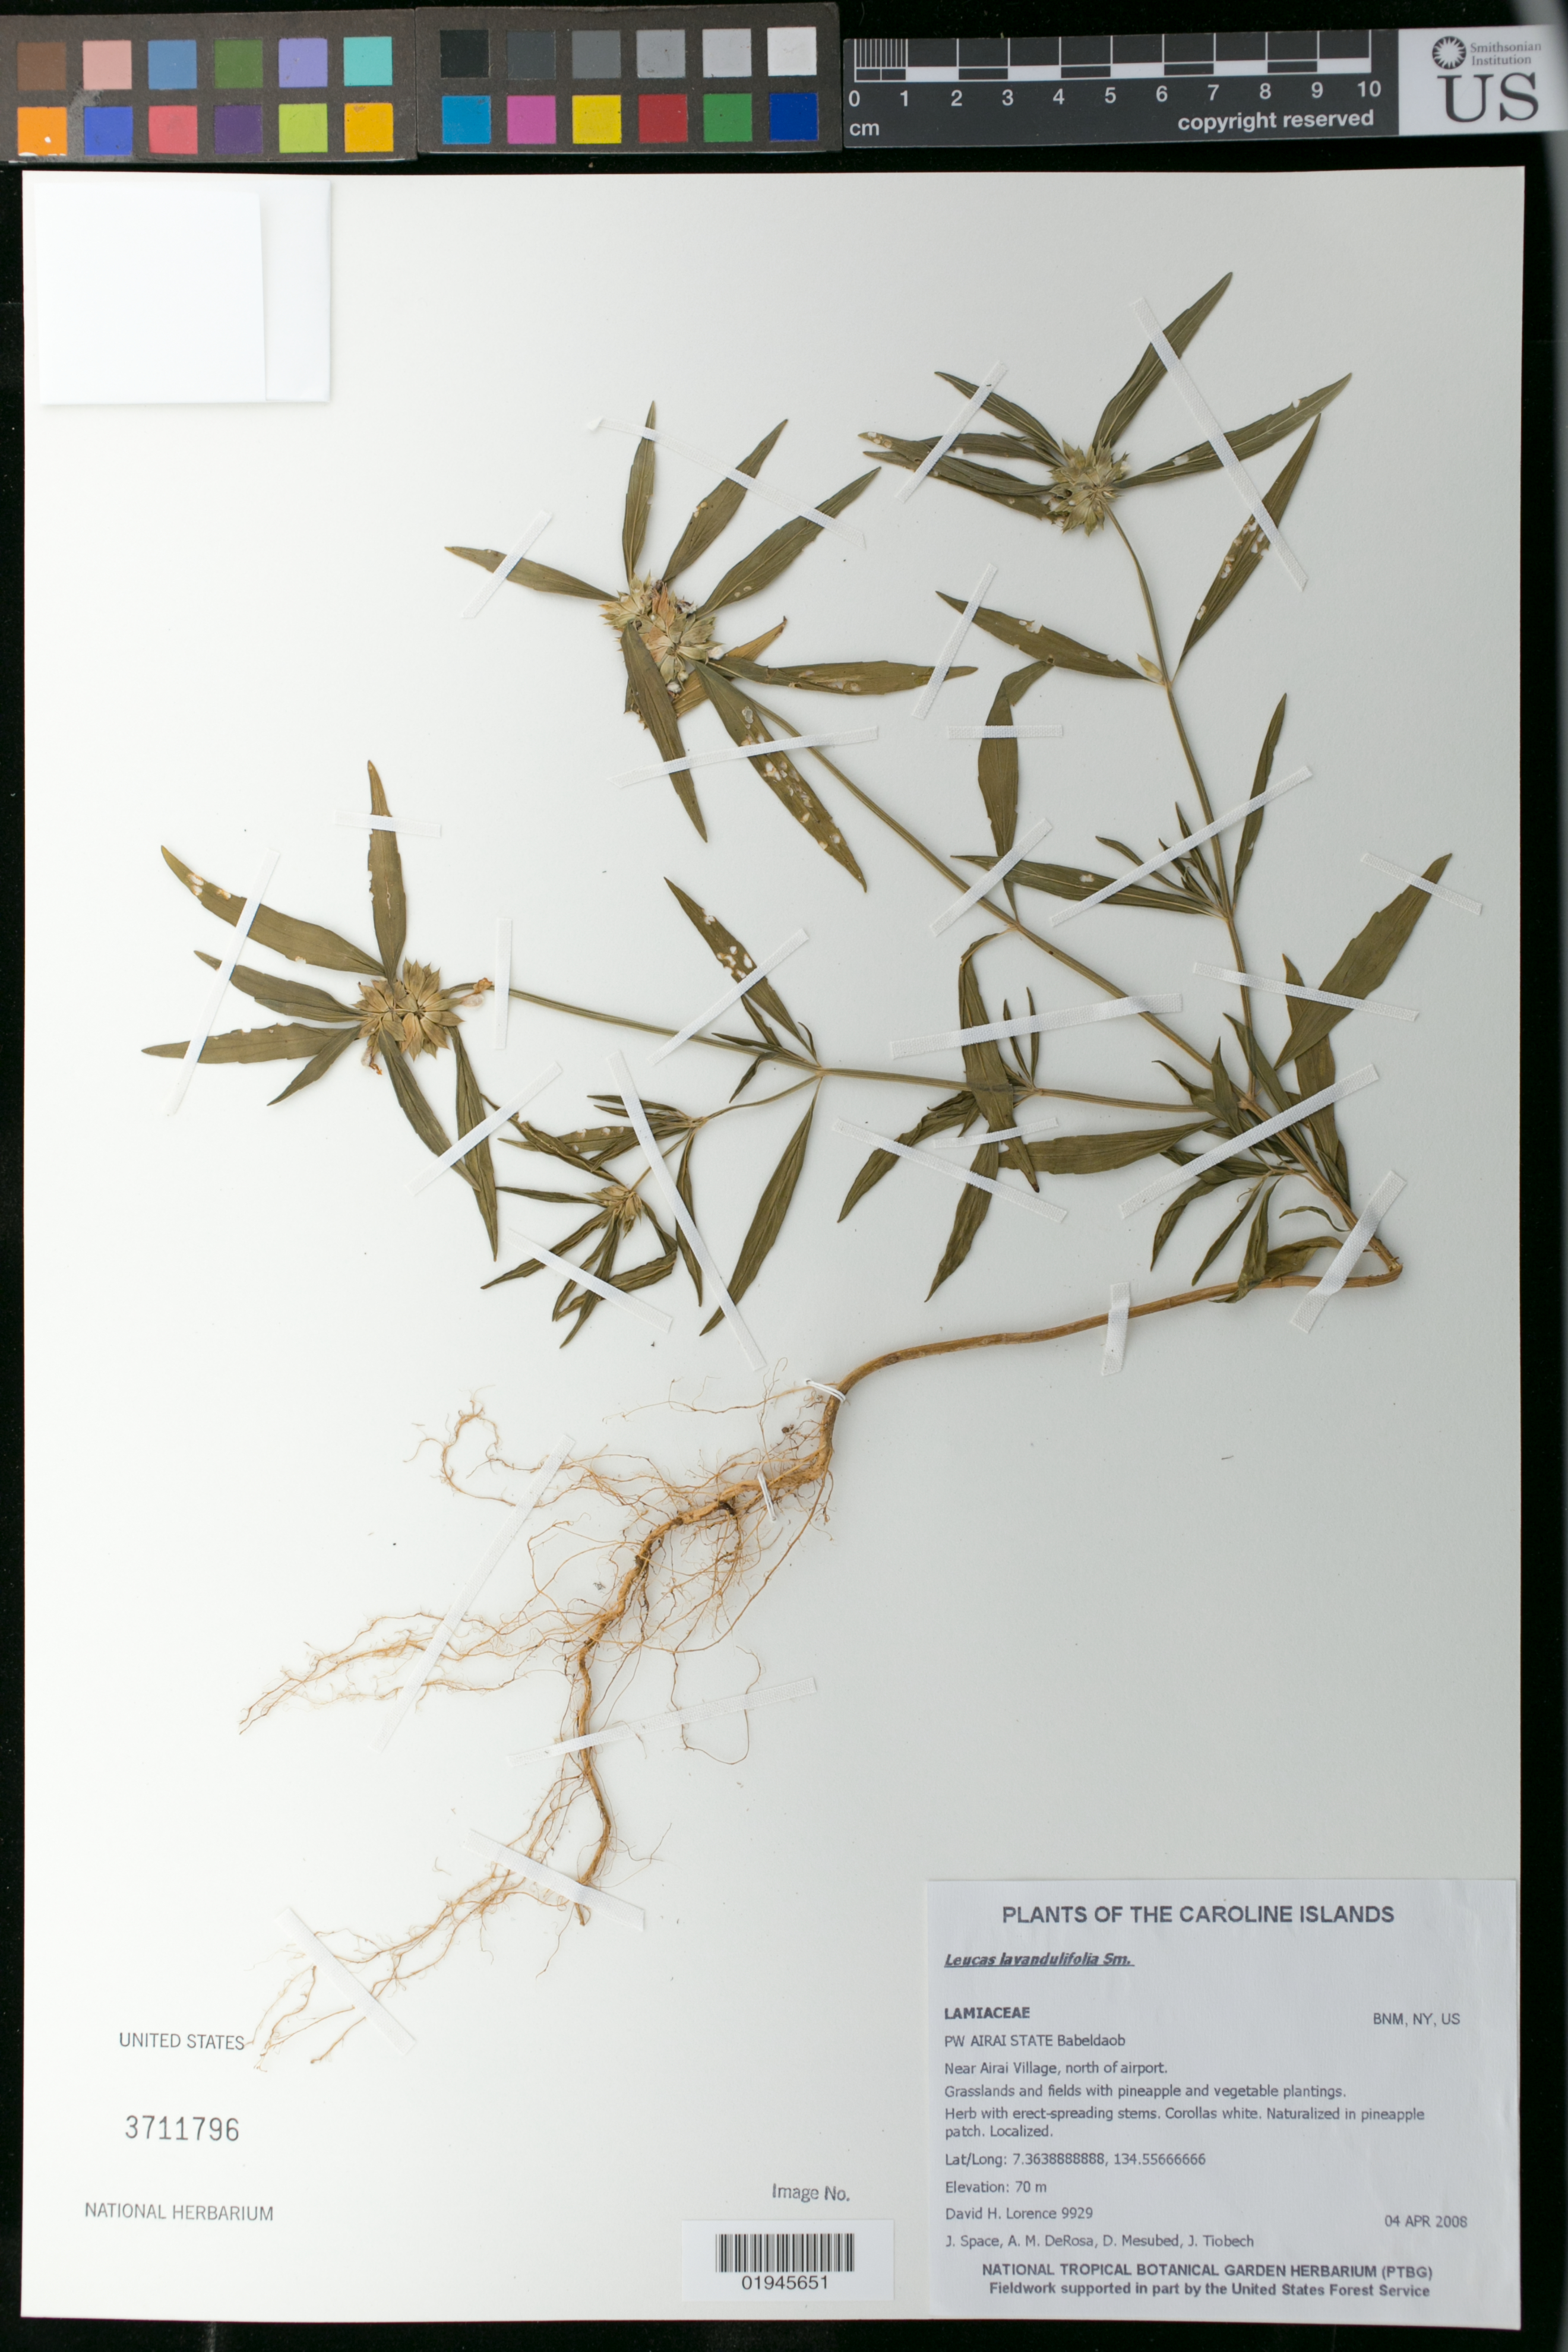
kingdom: Plantae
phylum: Tracheophyta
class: Magnoliopsida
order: Lamiales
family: Lamiaceae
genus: Leucas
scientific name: Leucas lavandulifolia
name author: Small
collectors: D. Lorence, J. Space, A. DeRosa, D. Mesubed & J. Tiobech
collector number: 9929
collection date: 2008-04-04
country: Palau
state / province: Airai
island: Babeldaob [Babelthuap]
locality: Near Airai Village, north of airport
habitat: Grrasslands and fields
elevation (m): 70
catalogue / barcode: US 3711796